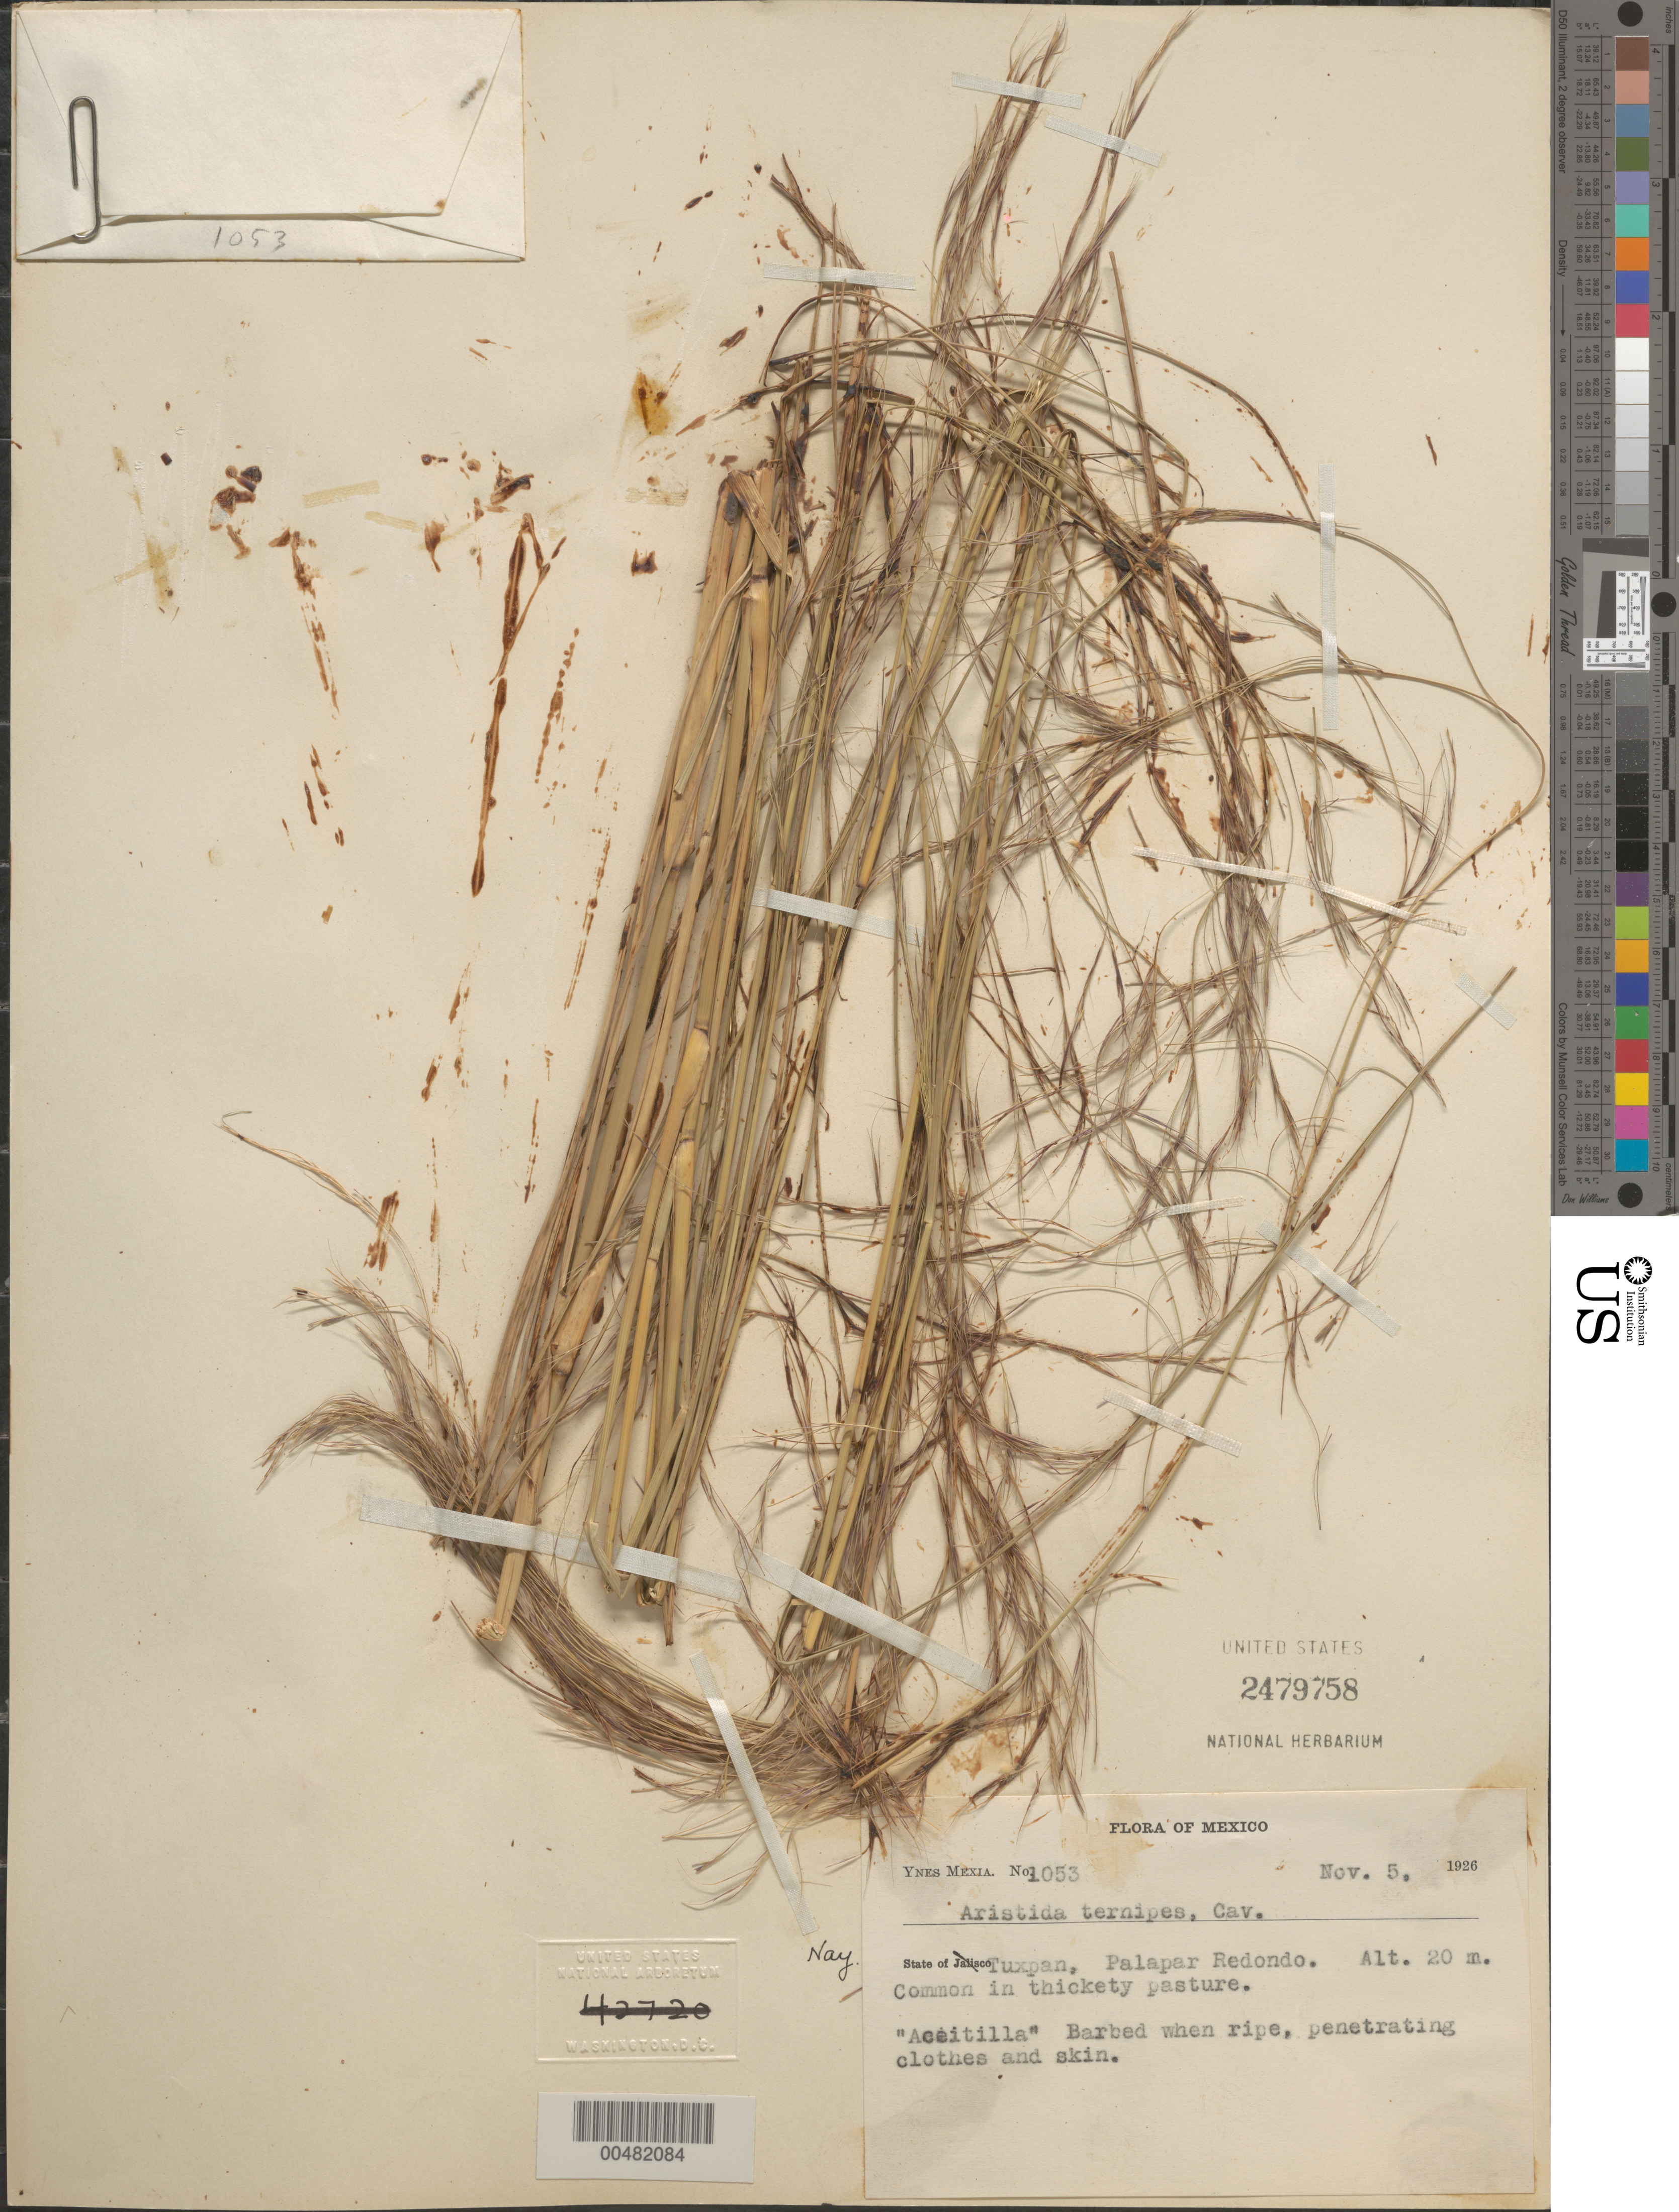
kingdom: Plantae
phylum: Tracheophyta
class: Liliopsida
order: Poales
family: Poaceae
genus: Aristida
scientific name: Aristida ternipes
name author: Cav.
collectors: Y. Mexia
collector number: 1053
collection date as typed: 5 Nov 1926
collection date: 1926-11-05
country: Mexico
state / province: Nayarit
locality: Taxpan, Palapar Redondo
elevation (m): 20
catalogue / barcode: US 2479758